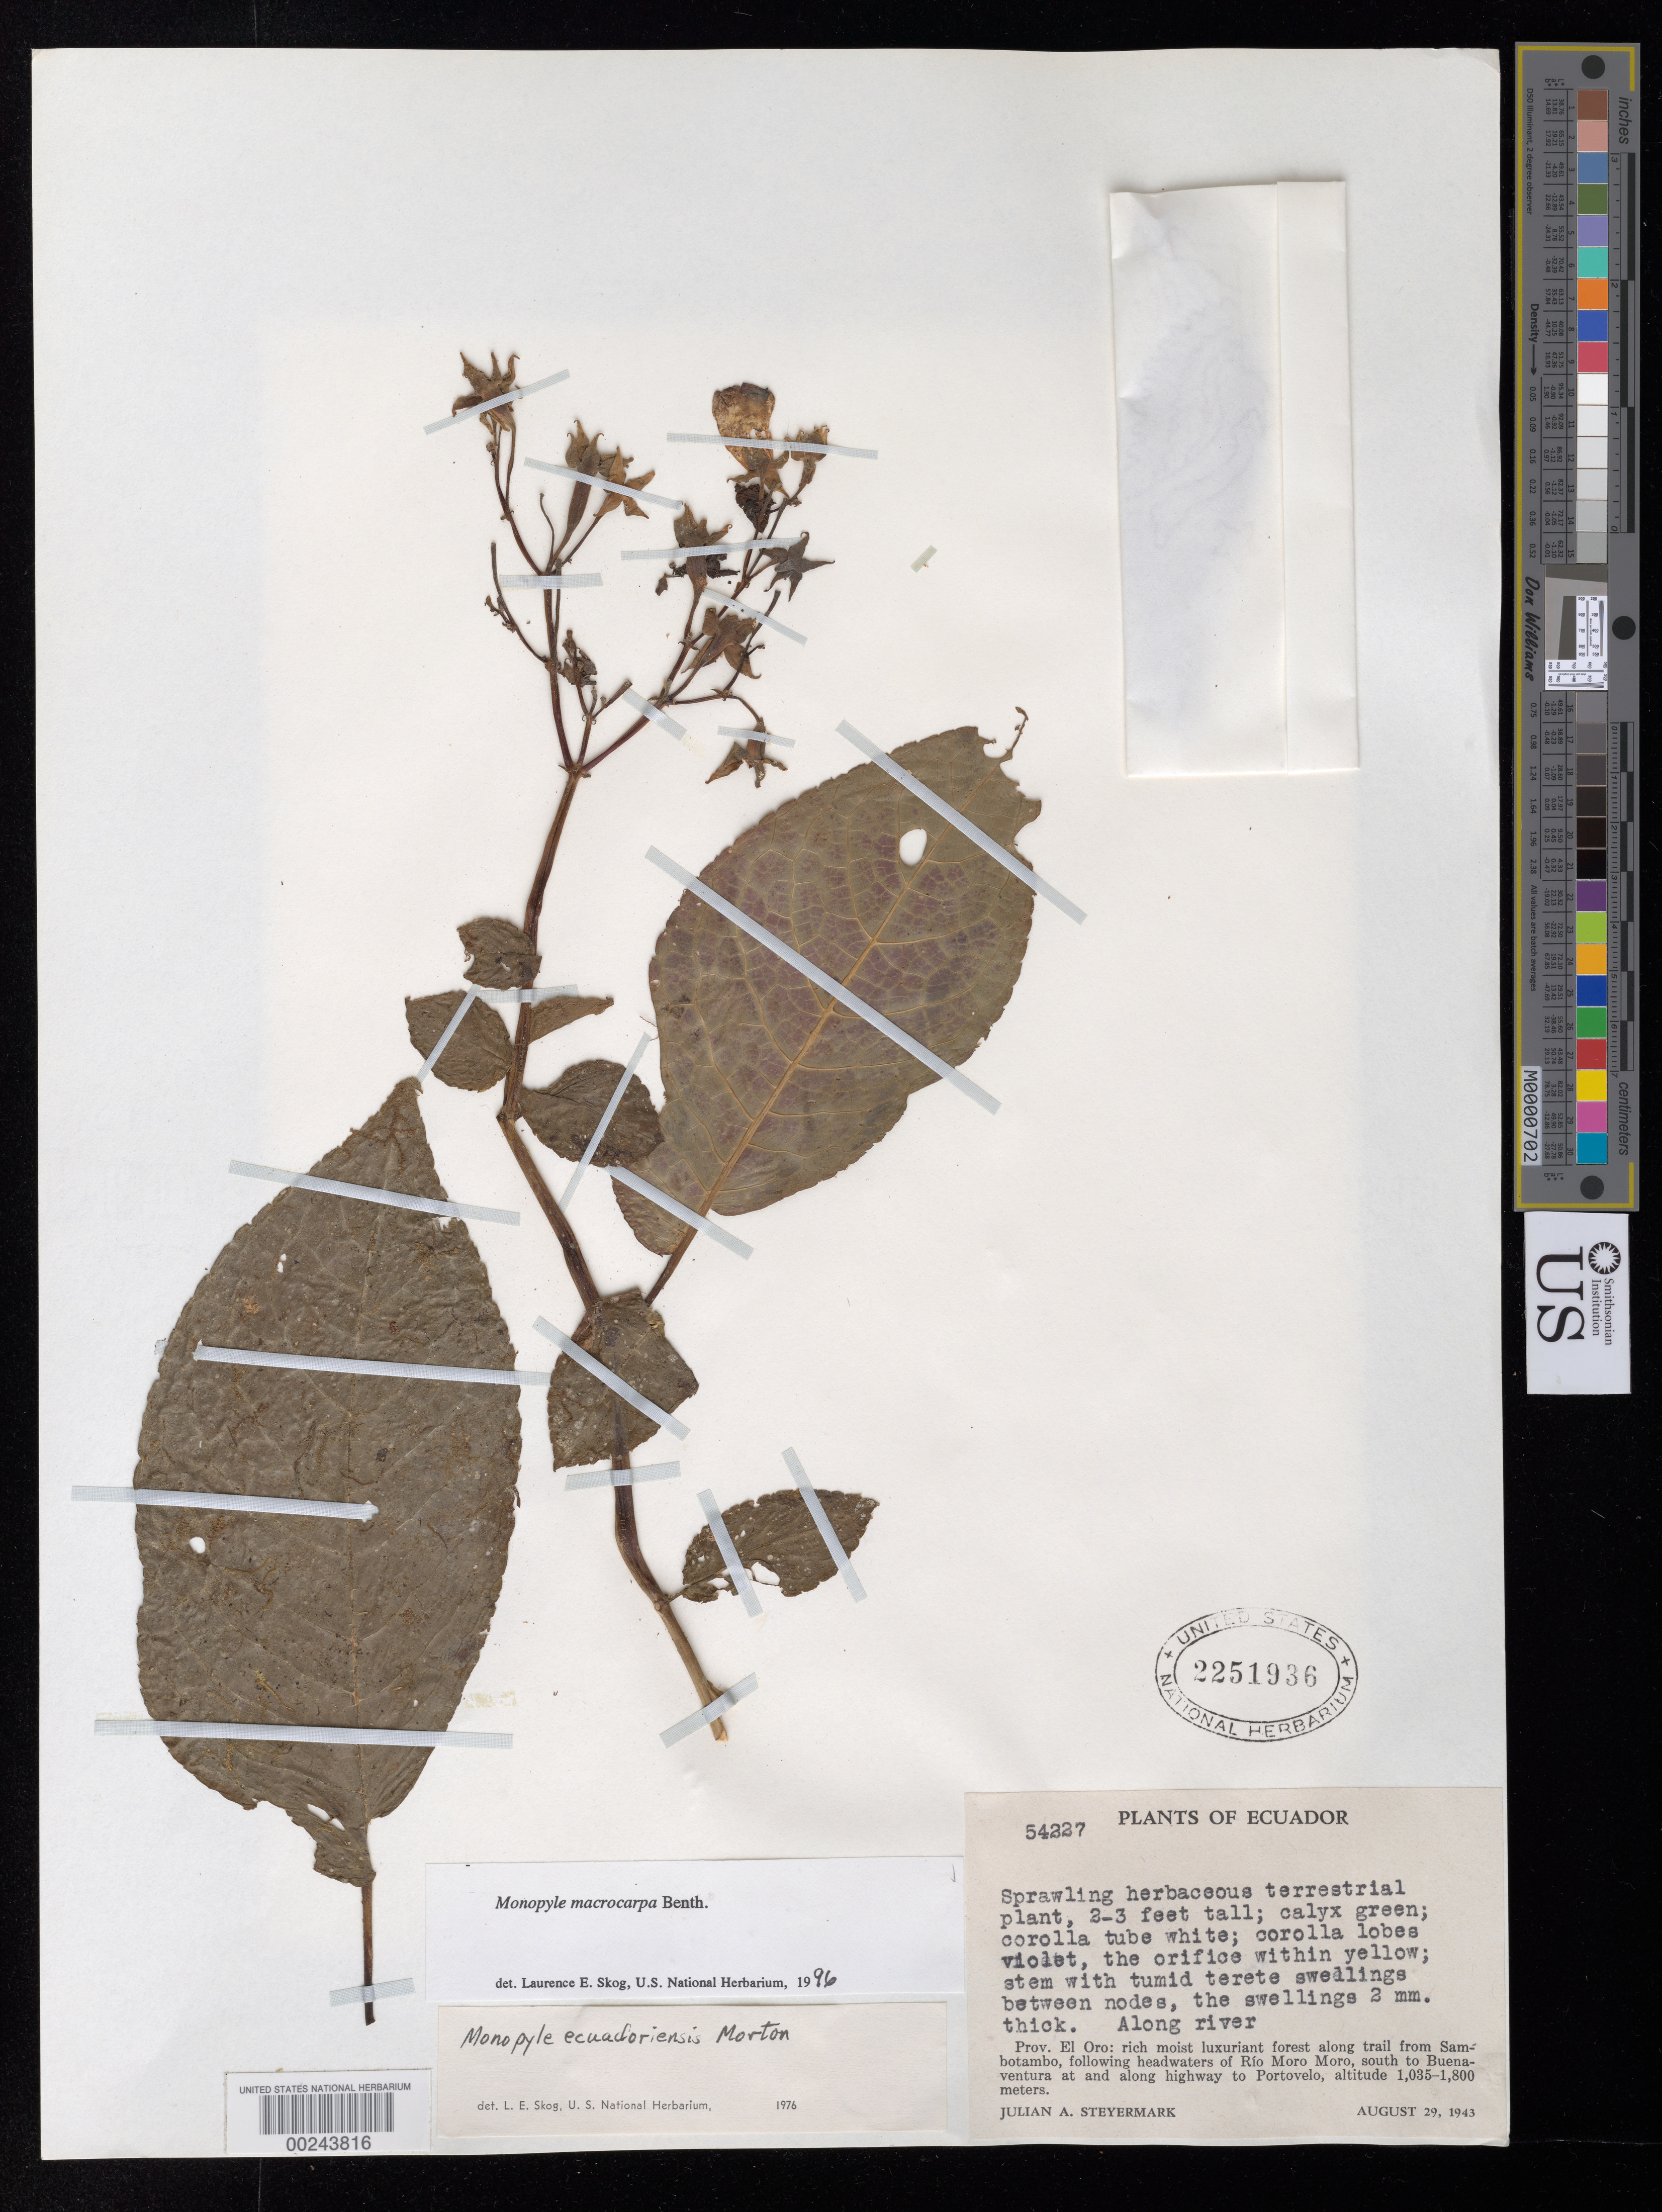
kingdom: Plantae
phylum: Tracheophyta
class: Magnoliopsida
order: Lamiales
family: Gesneriaceae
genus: Monopyle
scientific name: Monopyle macrocarpa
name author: Benth.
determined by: Skog, Laurence E.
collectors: J. Steyermark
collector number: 54227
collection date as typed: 29 Aug 1943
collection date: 1943-08-29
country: Ecuador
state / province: El Oro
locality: Along trail from Sambotambo, following headwaters of Río Moro Moro, south to Buenaventura at and along highway to Portovelo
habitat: Rich moist luxuriant forest along river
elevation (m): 1035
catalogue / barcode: US 2251936